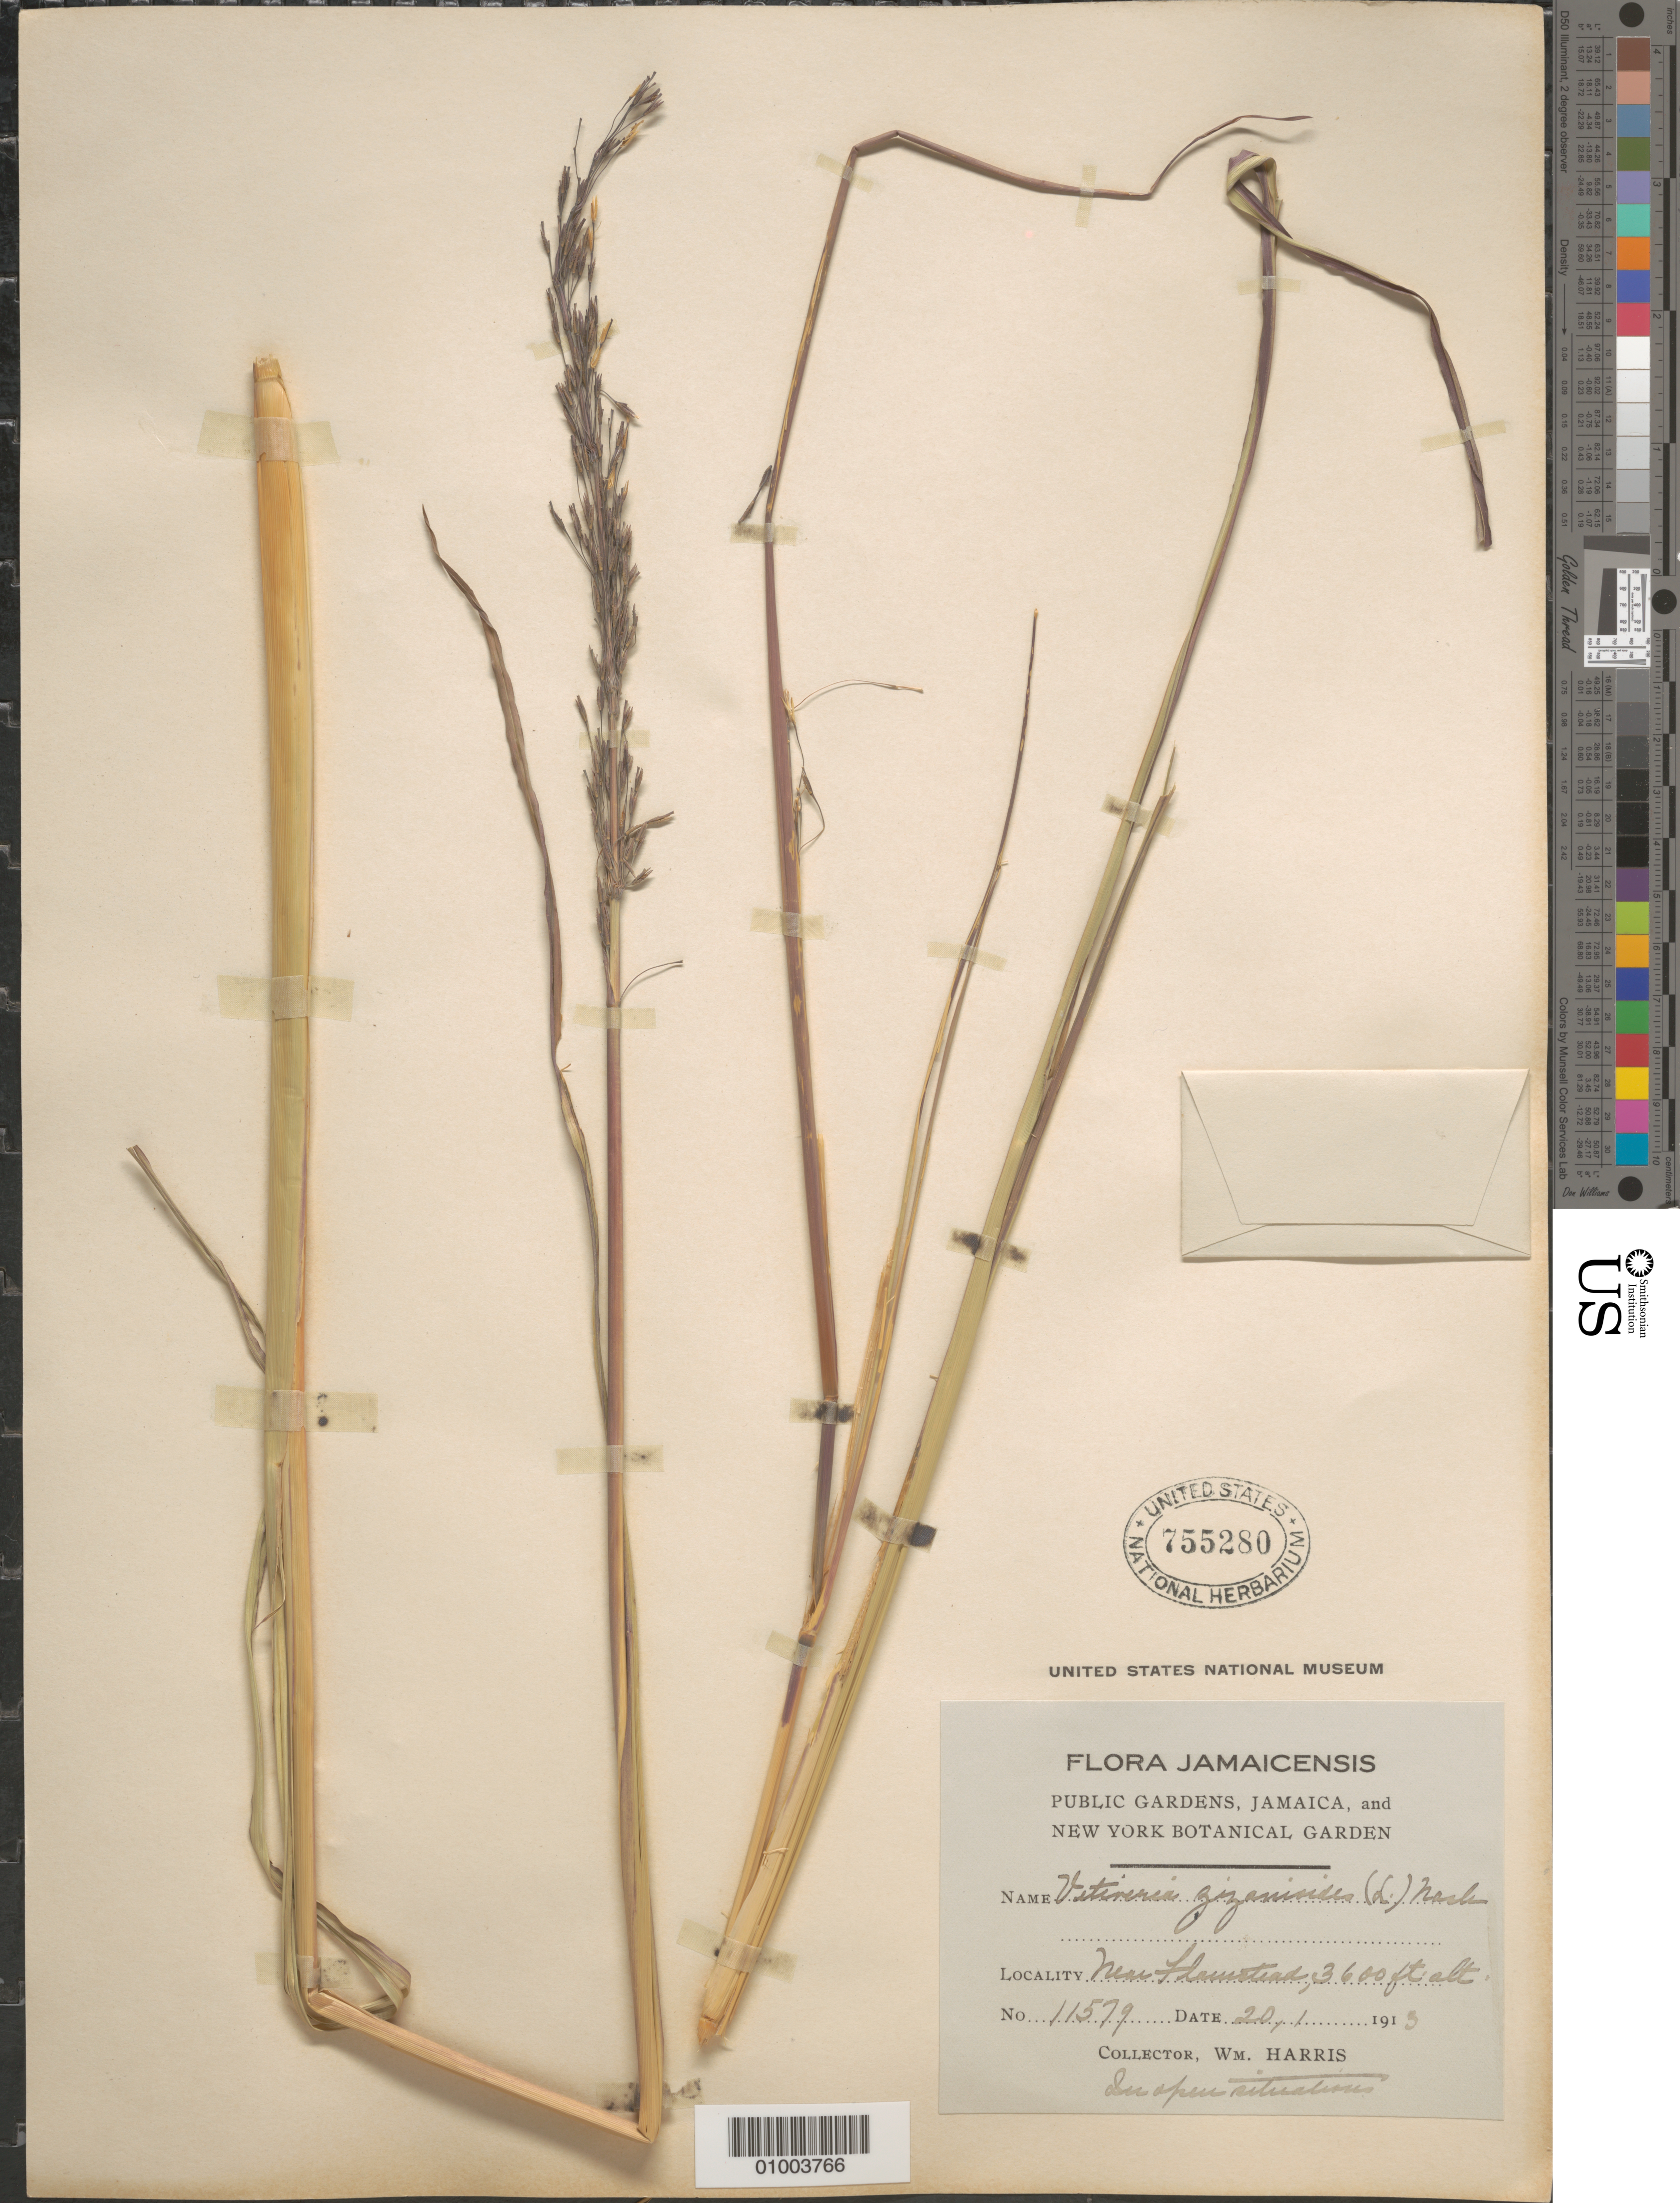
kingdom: Plantae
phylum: Tracheophyta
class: Liliopsida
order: Poales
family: Poaceae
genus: Vetiveria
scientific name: Vetiveria zizanioides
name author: (L.) Nash ex Small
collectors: W. H. Harris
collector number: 11579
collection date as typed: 20 Jan 1913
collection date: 1913-01-20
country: Jamaica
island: Jamaica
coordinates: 0 N, 0 E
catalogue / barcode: US 755280